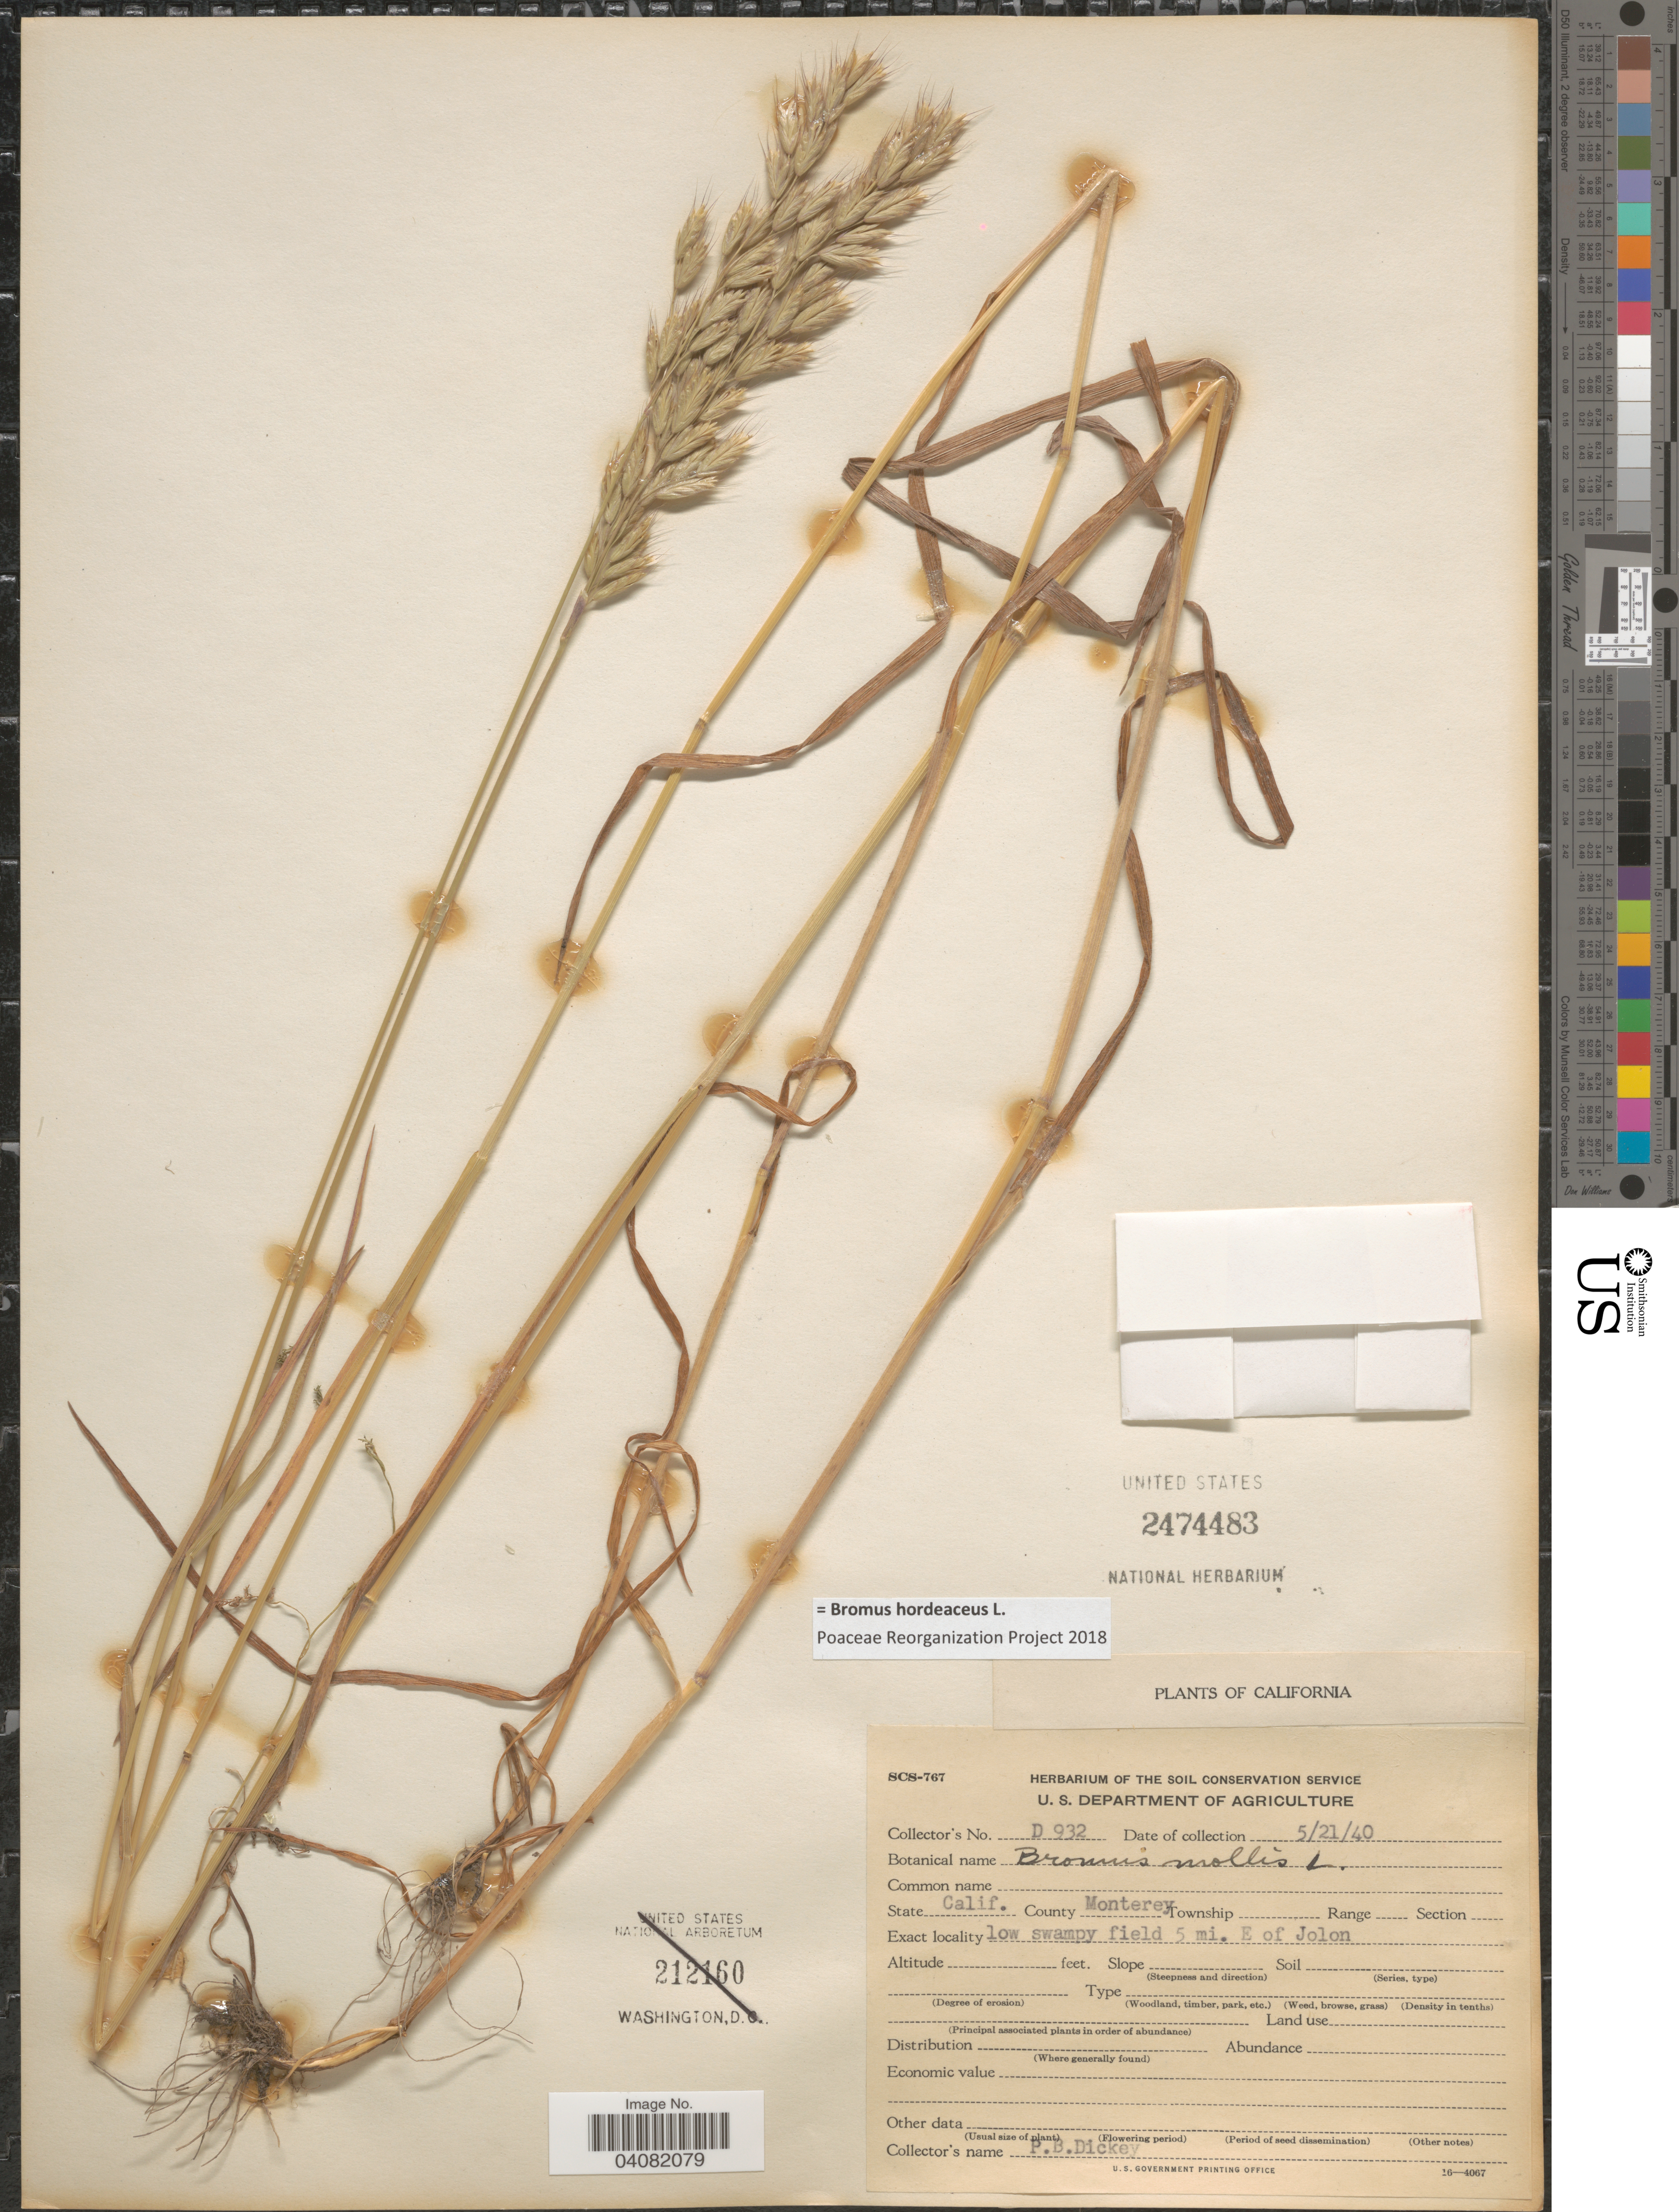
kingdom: Plantae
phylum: Tracheophyta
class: Liliopsida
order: Poales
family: Poaceae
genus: Bromus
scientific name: Bromus hordeaceus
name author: L.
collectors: P. Dickey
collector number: D932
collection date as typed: Transcribed d/m/y: 21/5/40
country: United States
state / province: California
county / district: Monterey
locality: County Monterey. Low swampy field 5 mi. E of Jolon.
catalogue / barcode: US 2474483